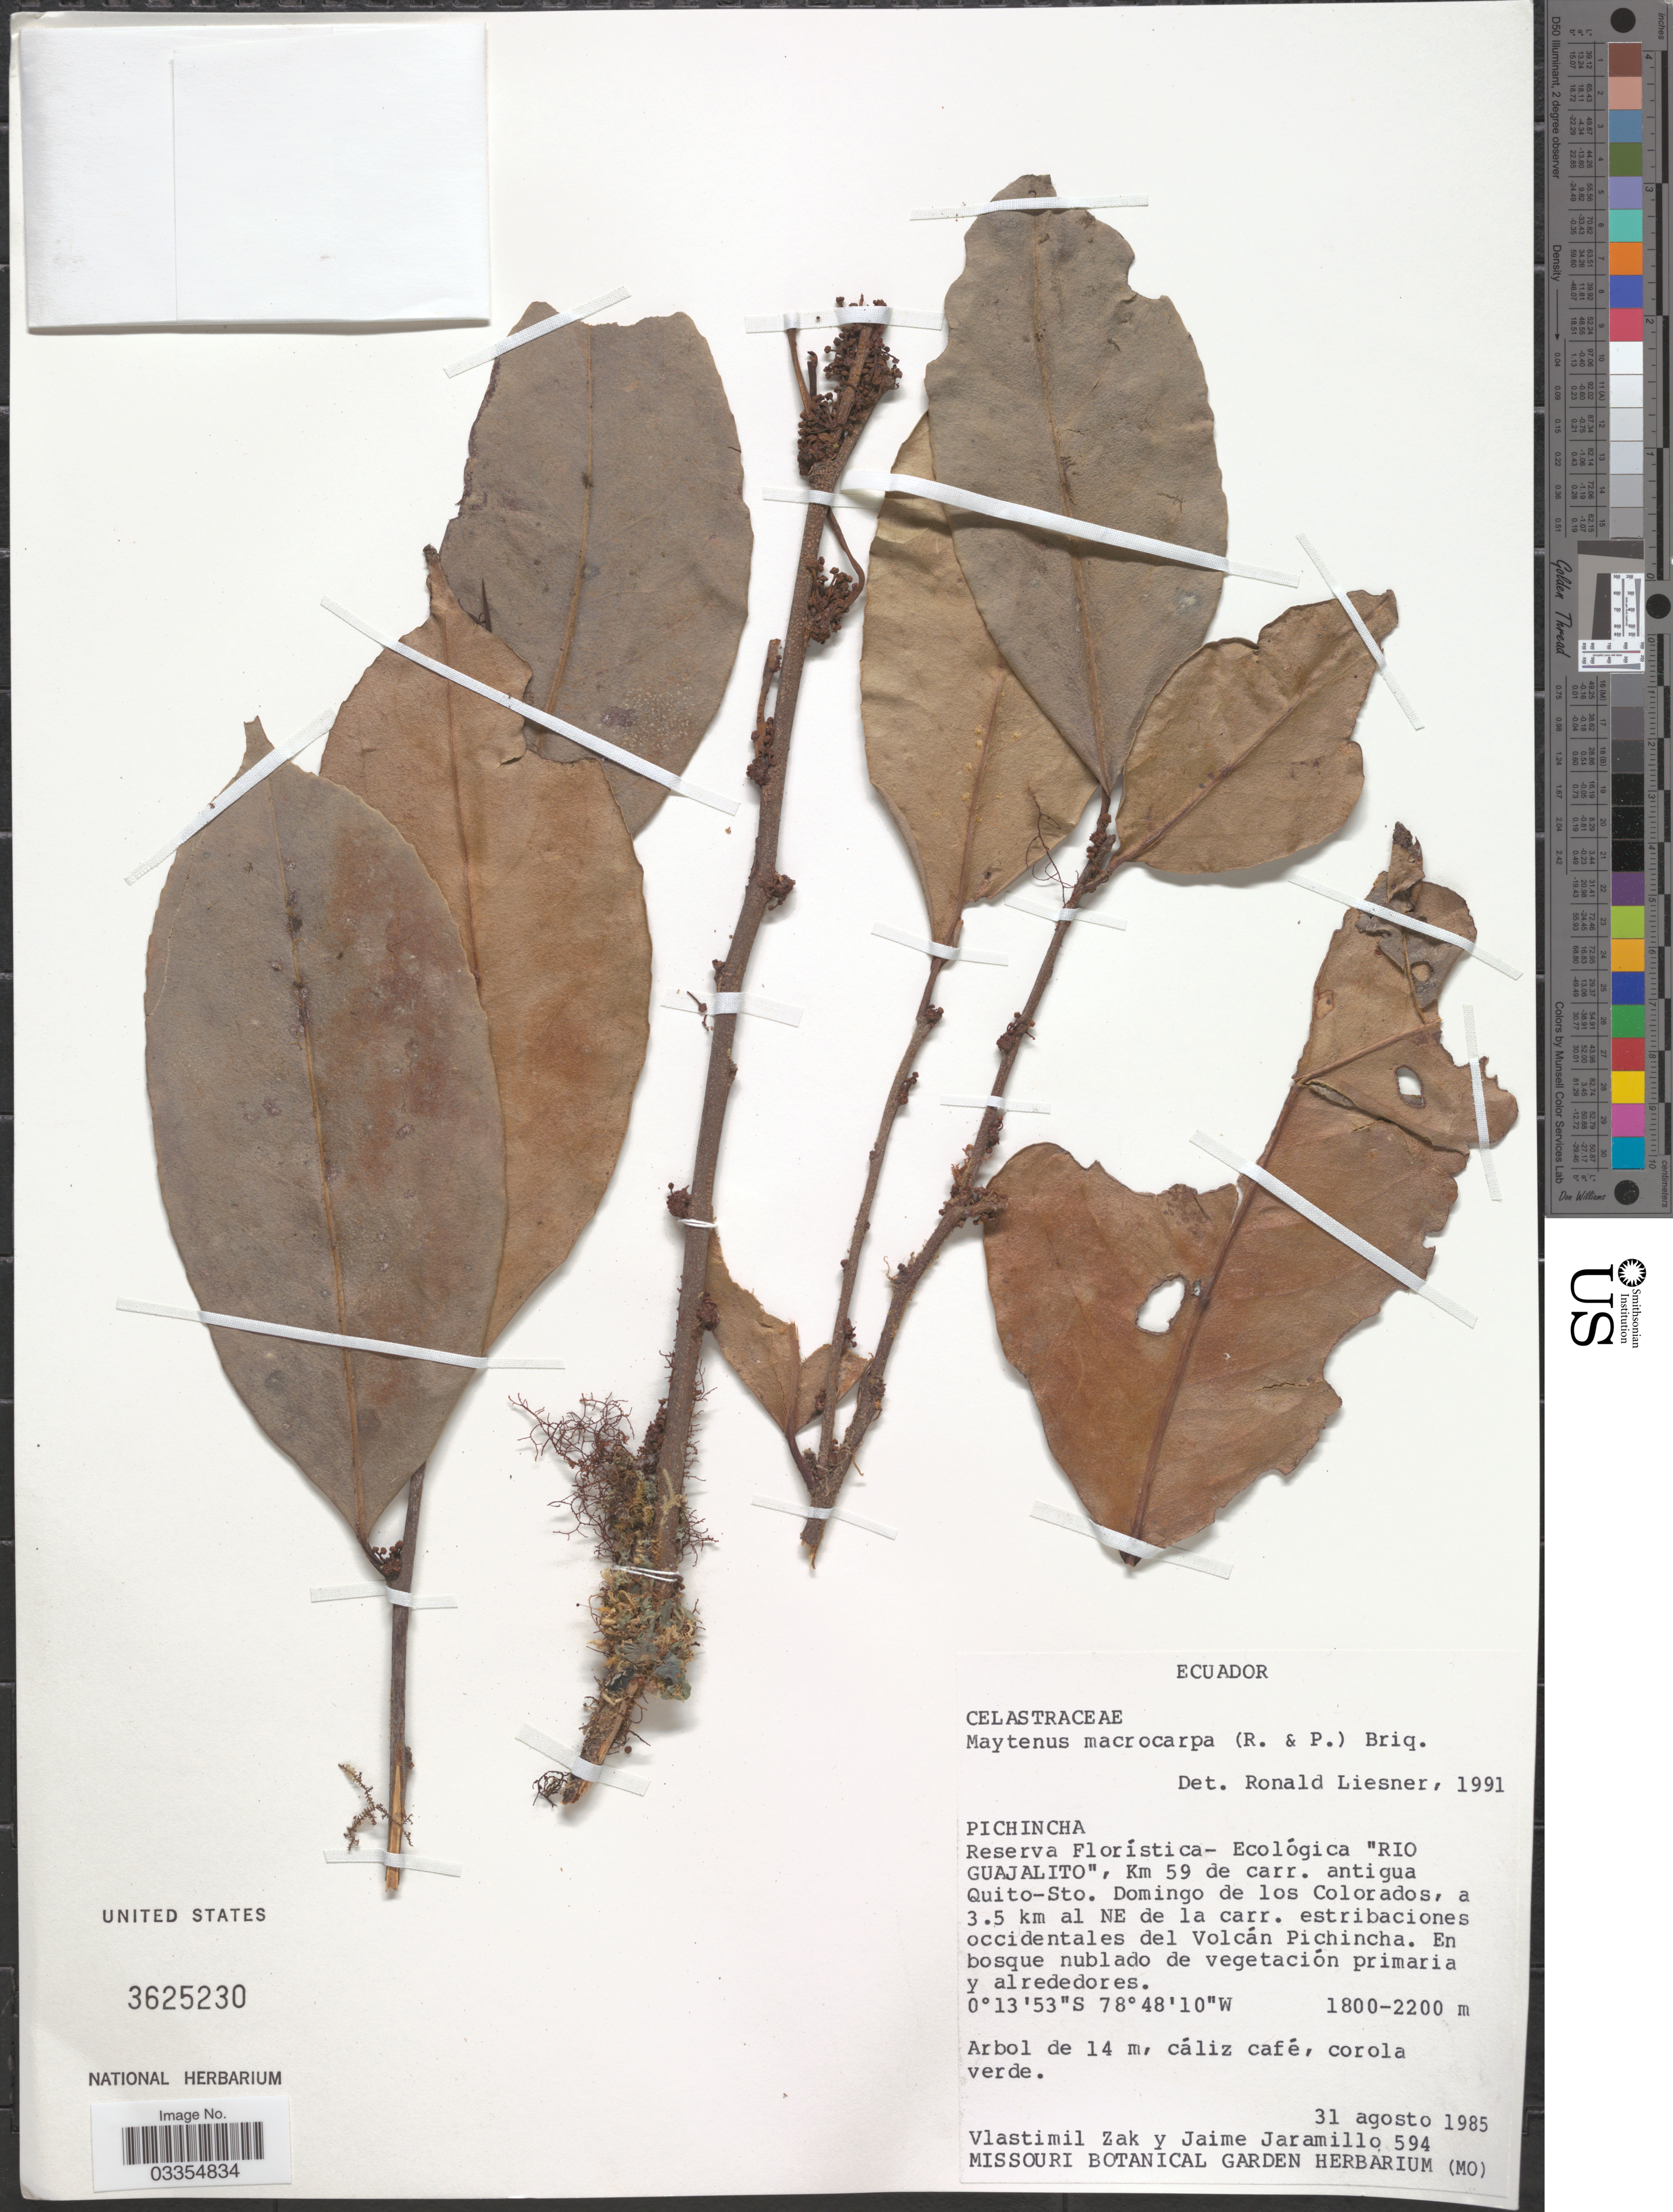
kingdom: Plantae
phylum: Tracheophyta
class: Magnoliopsida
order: Celastrales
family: Celastraceae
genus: Maytenus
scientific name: Maytenus macrocarpa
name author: (Ruiz & Pav.) Briq.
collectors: V. Zak & J. Jaramillo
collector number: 594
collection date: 1985-08-31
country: Ecuador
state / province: Pichincha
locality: Reserva Florística- Ecológica "Rio Guajalito", Km 59 de carr. antigua Quito-Sto. Domingo de los Colorados, a 3.5 km al NE de la carr. estribaciones occidentales del Volcán Pichincha.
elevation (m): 1800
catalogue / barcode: US 3625230